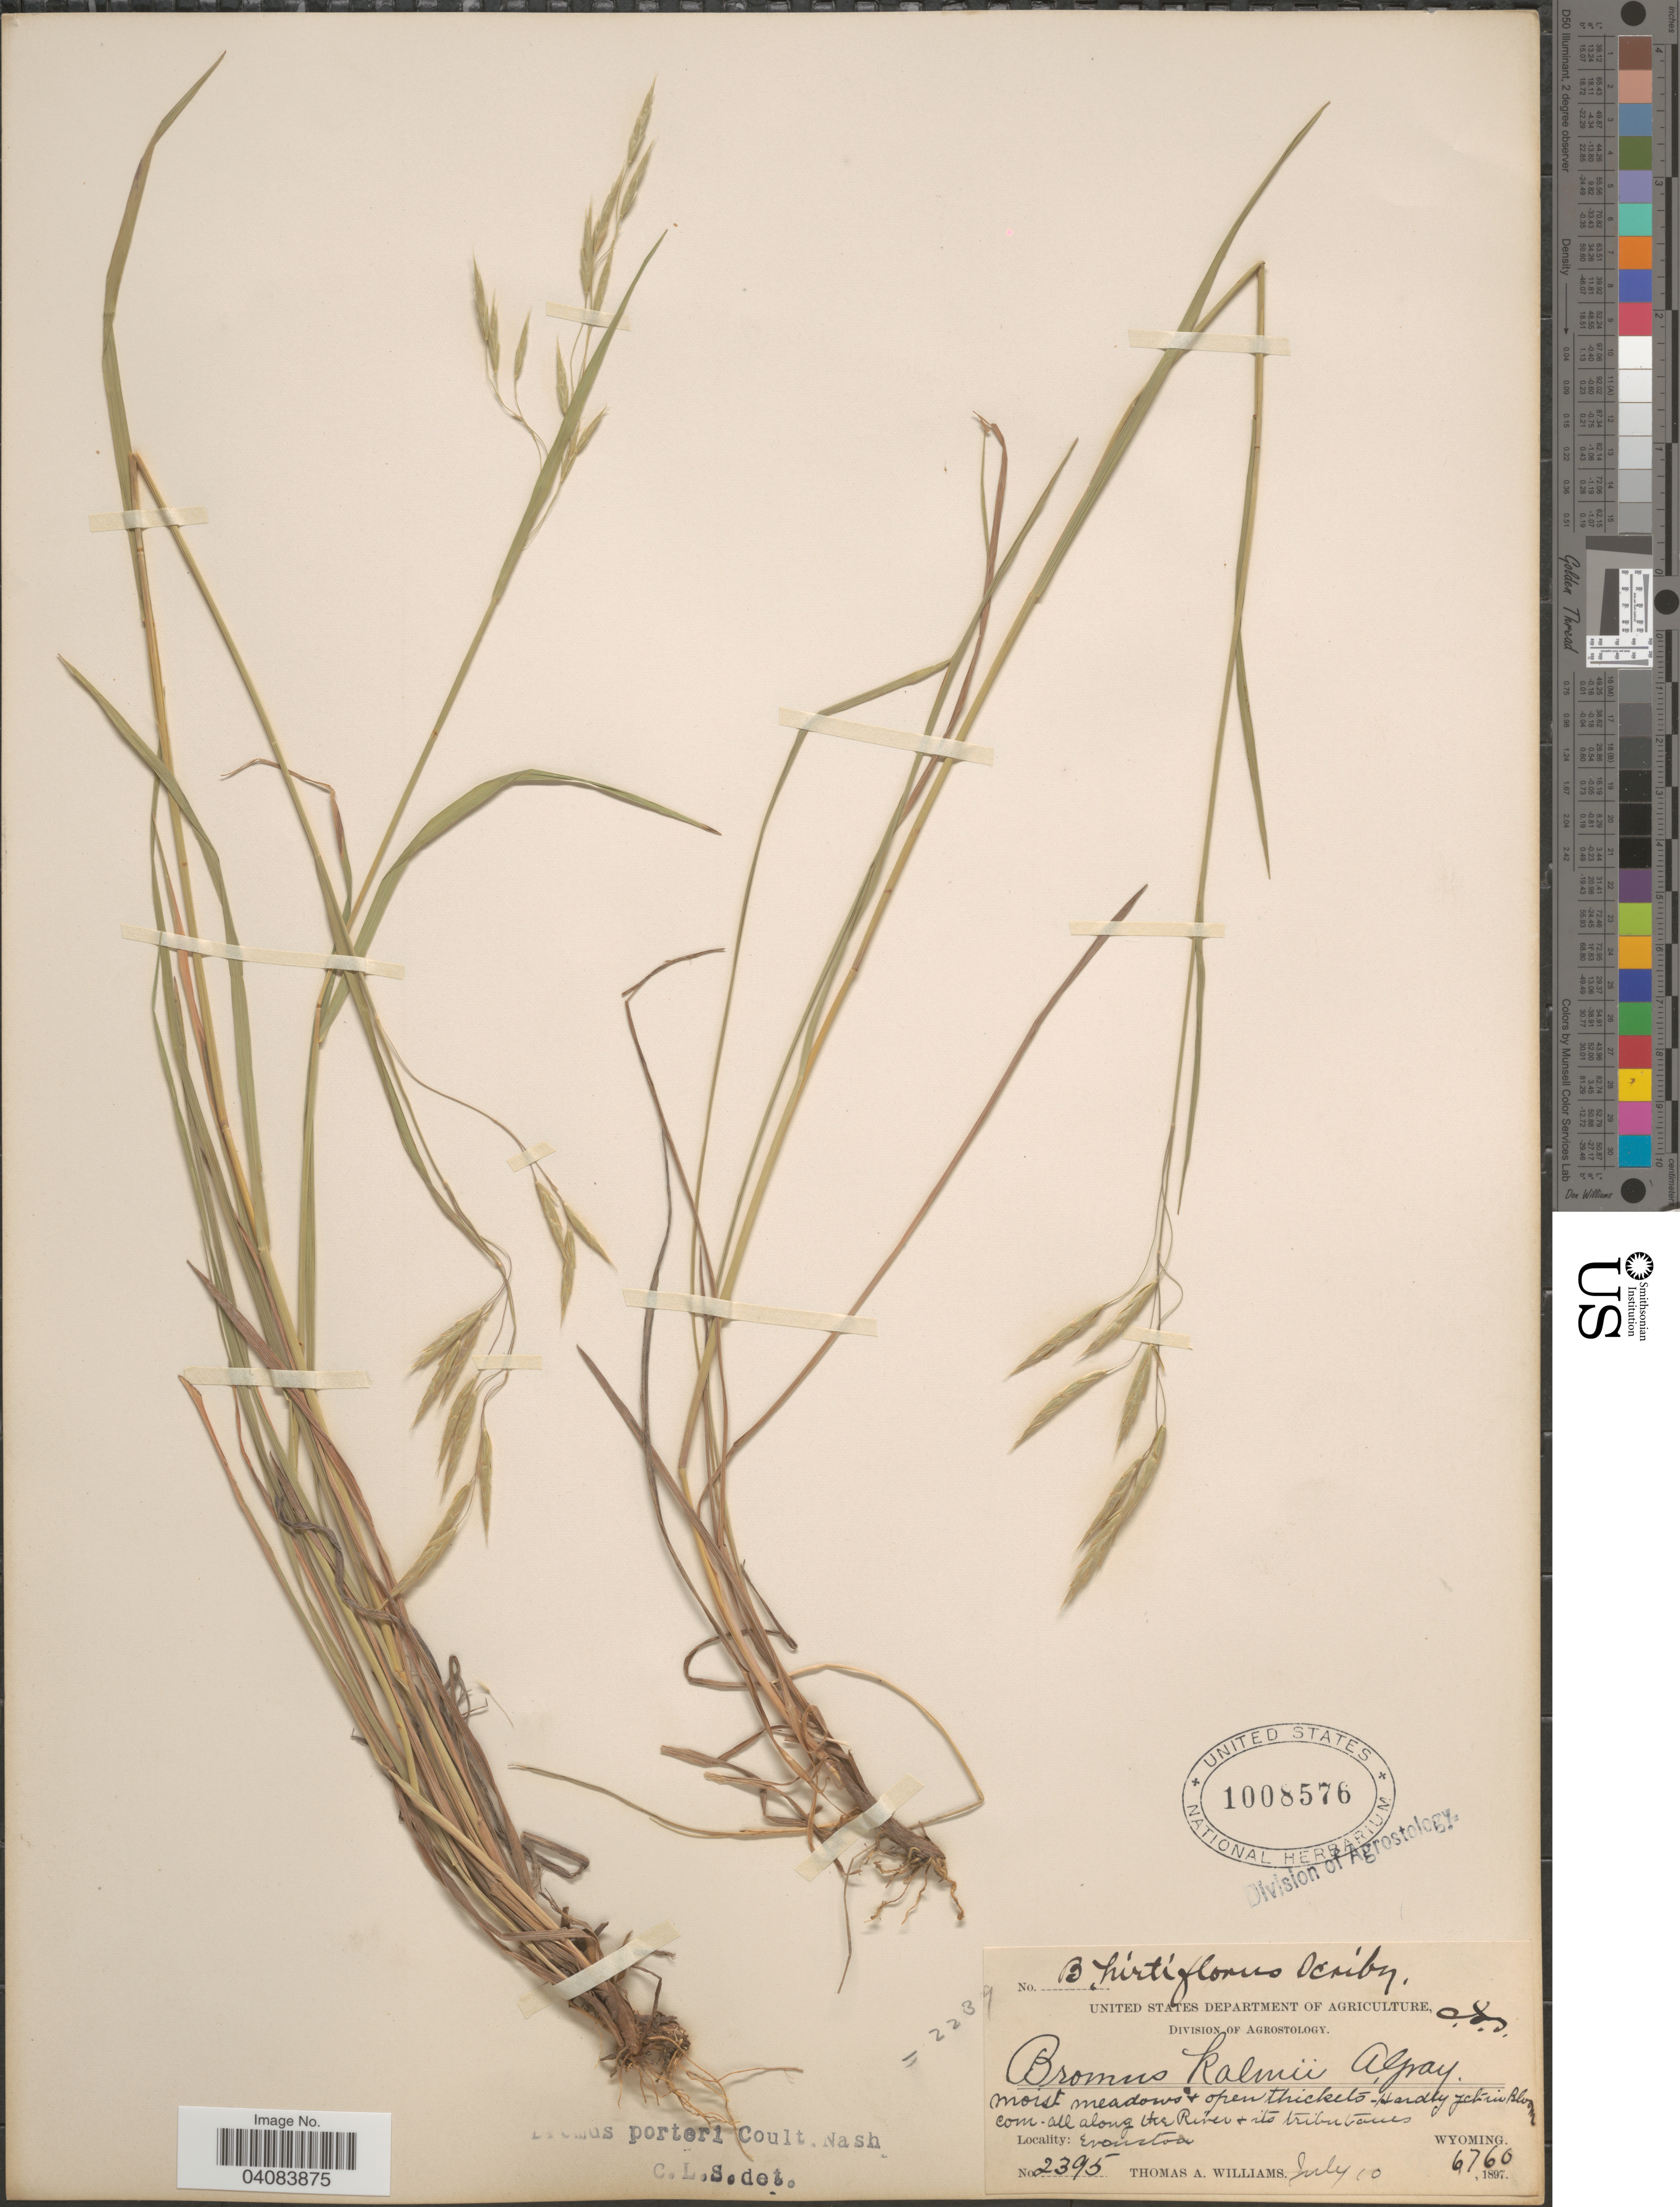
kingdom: Plantae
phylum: Tracheophyta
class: Liliopsida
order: Poales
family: Poaceae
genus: Bromus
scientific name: Bromus porteri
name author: (J.M. Coult.) Nash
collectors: T. A. Williams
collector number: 2395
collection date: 1897-07-10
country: United States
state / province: Wyoming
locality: Along the River & its tributaries. Evanston.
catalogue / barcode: US 1008576